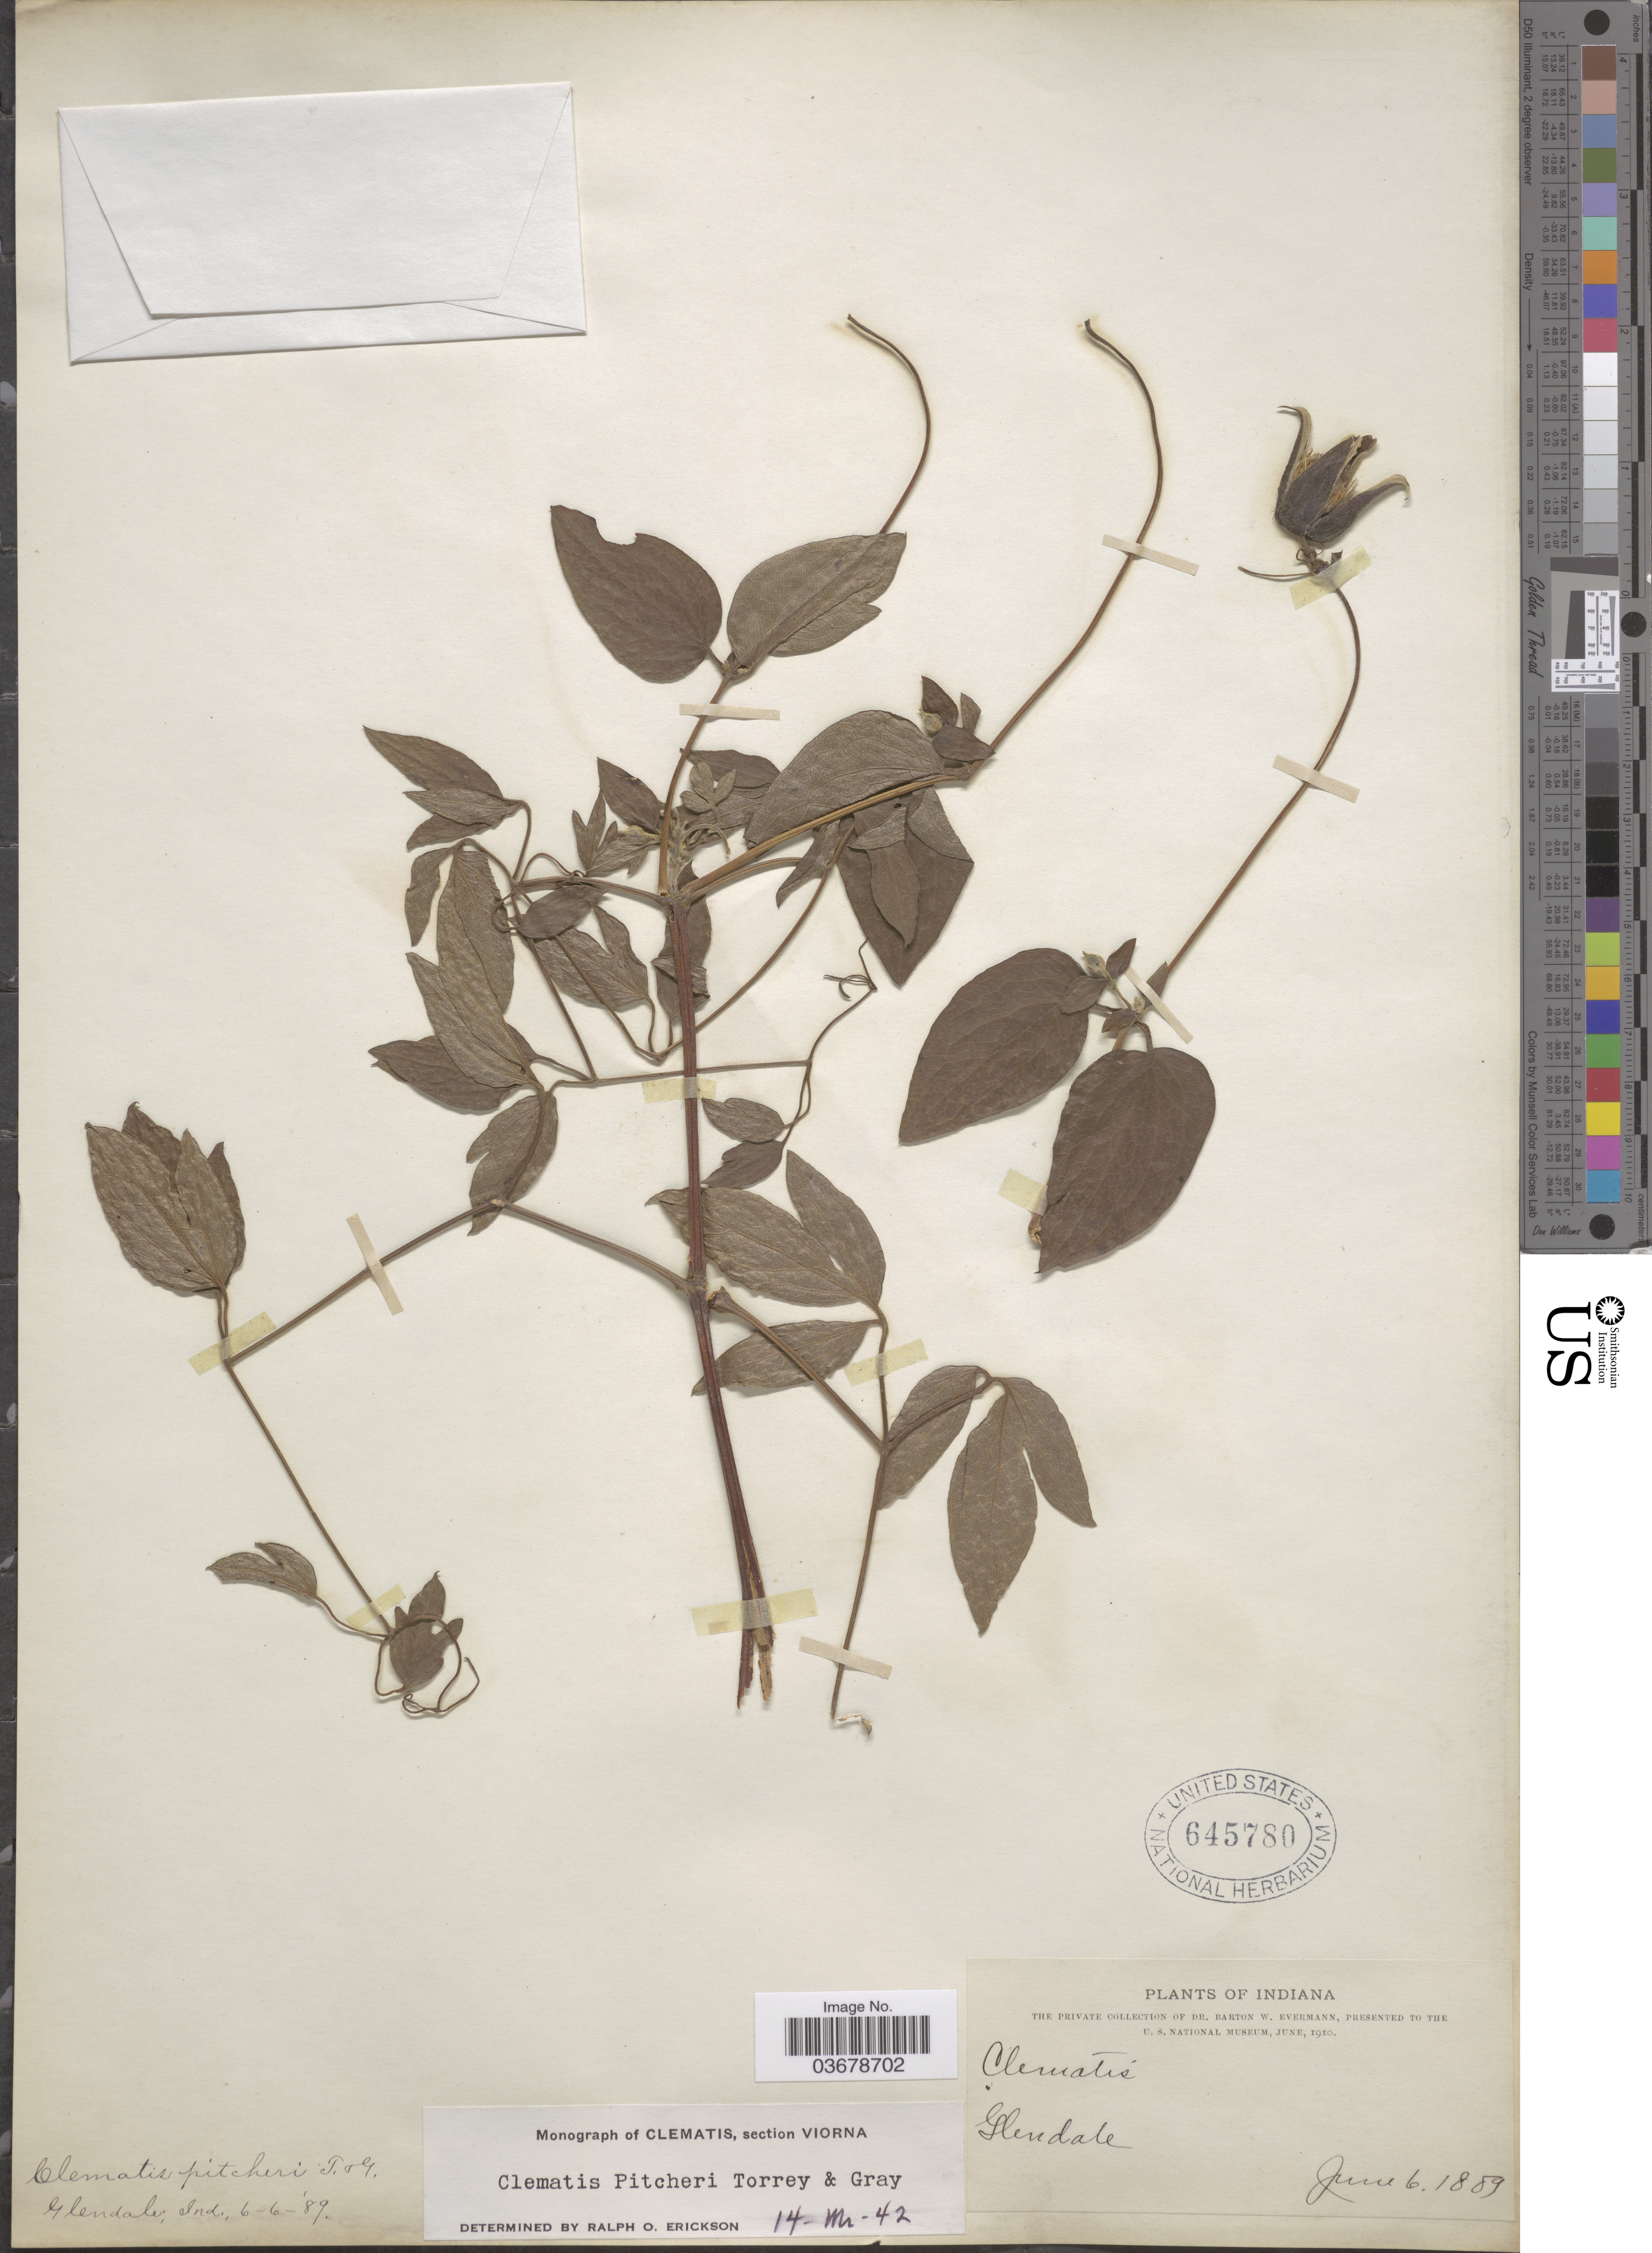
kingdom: Plantae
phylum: Tracheophyta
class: Magnoliopsida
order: Ranunculales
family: Ranunculaceae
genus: Clematis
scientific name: Clematis viorna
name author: L.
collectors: B. W. Evermann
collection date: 1889-06-06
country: United States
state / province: Indiana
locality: Glendale.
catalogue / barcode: US 645780